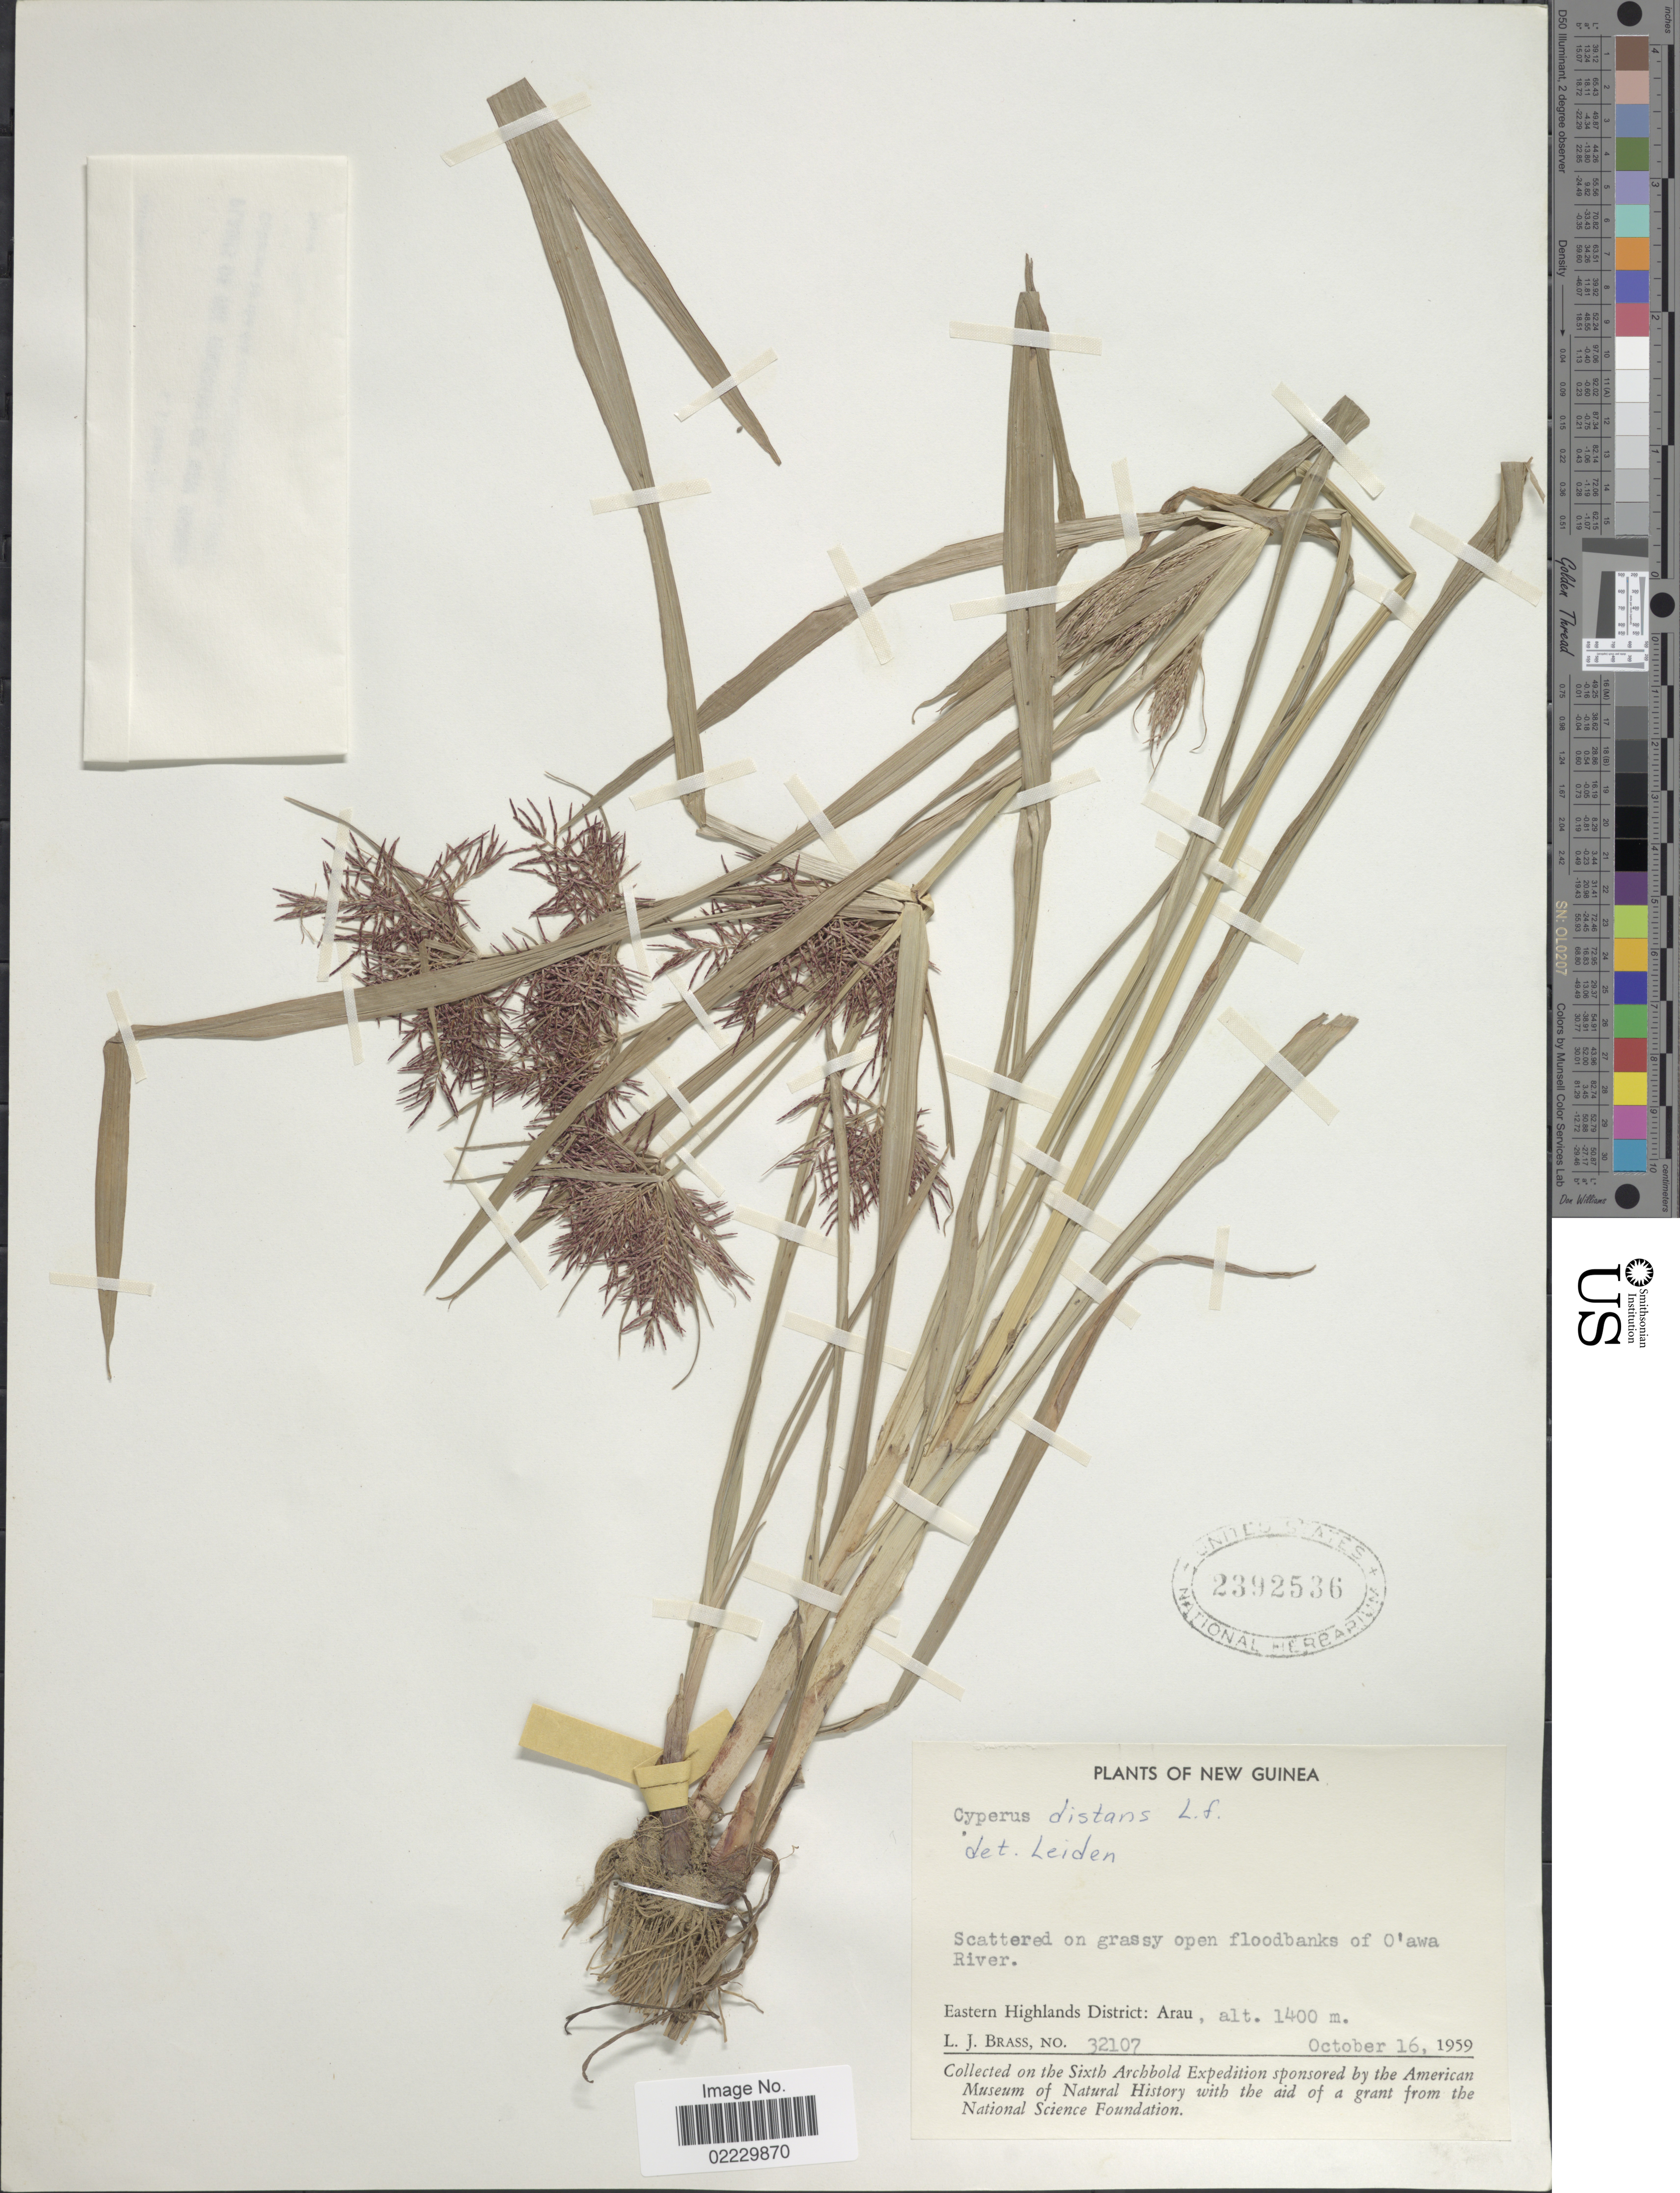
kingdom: Plantae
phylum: Tracheophyta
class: Liliopsida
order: Poales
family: Cyperaceae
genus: Cyperus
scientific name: Cyperus distans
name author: L. f.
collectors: L. J. Brass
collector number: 32107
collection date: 1959-10-16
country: Papua New Guinea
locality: New Guinea. Eastern Highlands District: Arau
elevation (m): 1400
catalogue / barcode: US 2392536